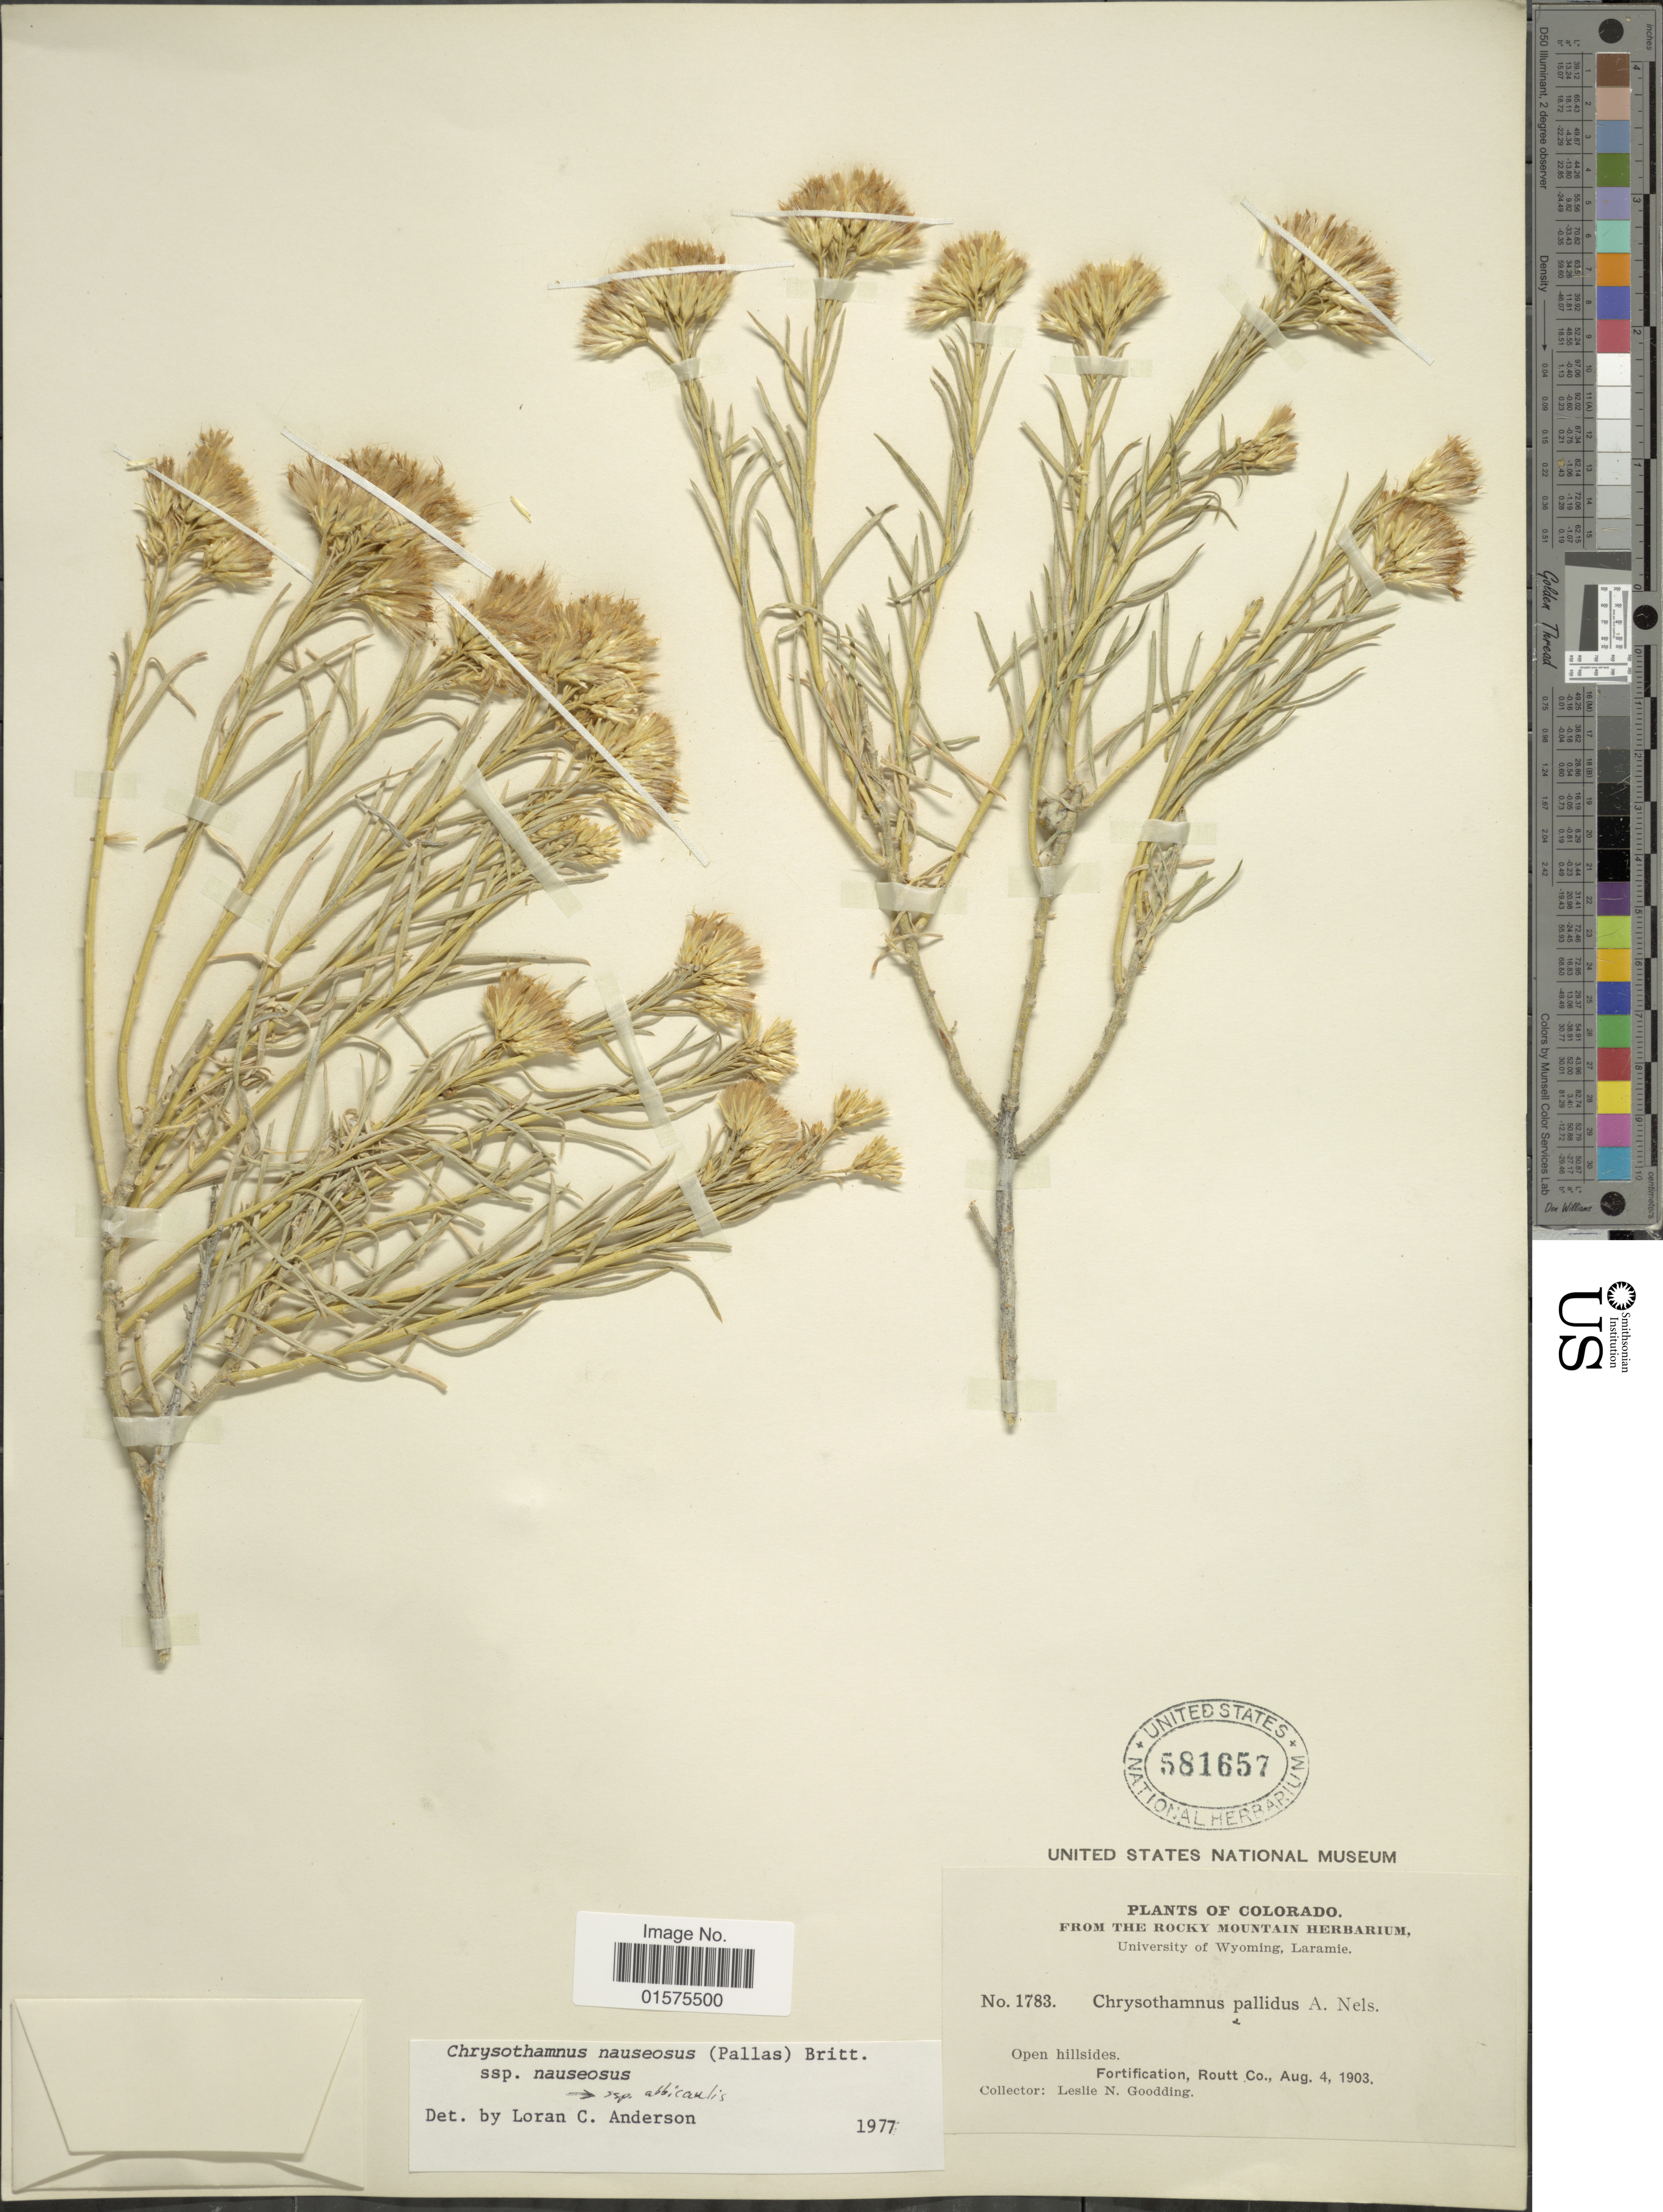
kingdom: Plantae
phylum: Tracheophyta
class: Magnoliopsida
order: Asterales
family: Asteraceae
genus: Ericameria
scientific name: Ericameria nauseosa var. nauseosa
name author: (Pall. ex Pursh) G.L. Nesom & G.I. Baird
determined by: Urbatsch, Lowell E., Curator (LSU), Louisiana State University (UNITED STATES)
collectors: L. N. Goodding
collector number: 1783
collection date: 1903-08-04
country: United States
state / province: Colorado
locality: Fortification, Routt Co.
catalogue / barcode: US 581657